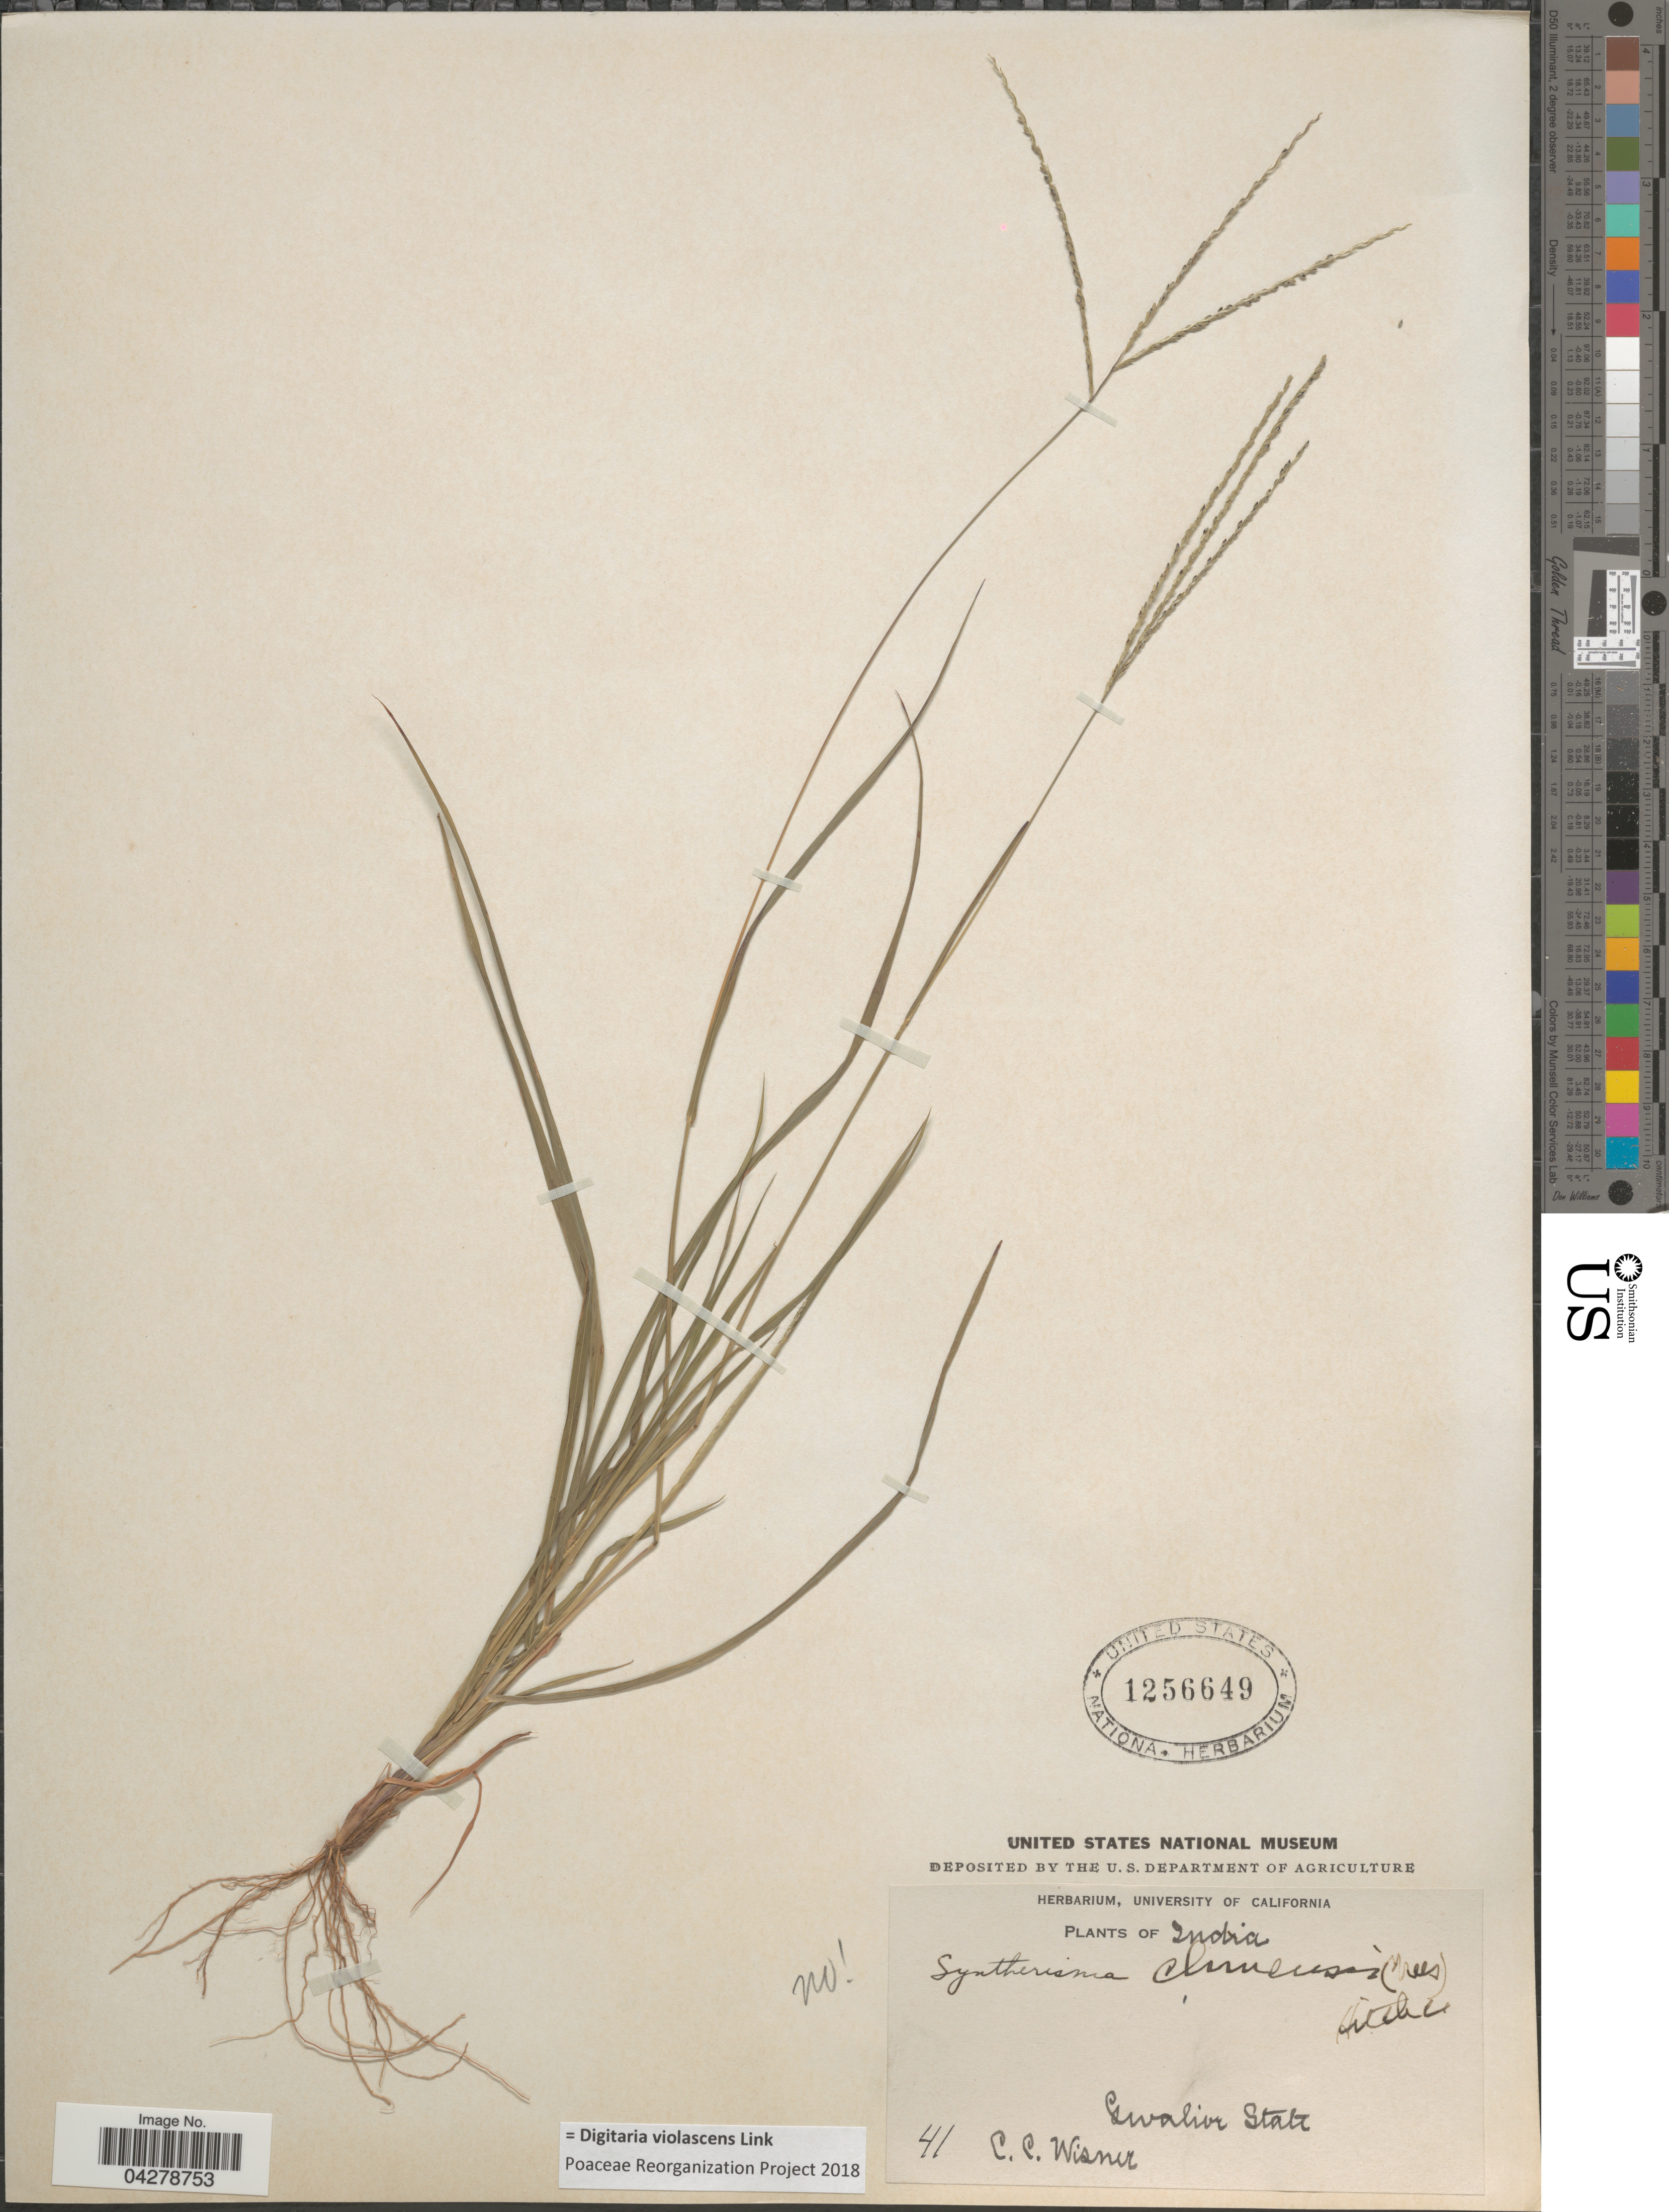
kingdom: Plantae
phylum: Tracheophyta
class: Liliopsida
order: Poales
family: Poaceae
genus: Digitaria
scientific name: Digitaria violascens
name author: Link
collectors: C. Wisner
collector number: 41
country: India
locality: Gwalior State.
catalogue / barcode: US 1256649